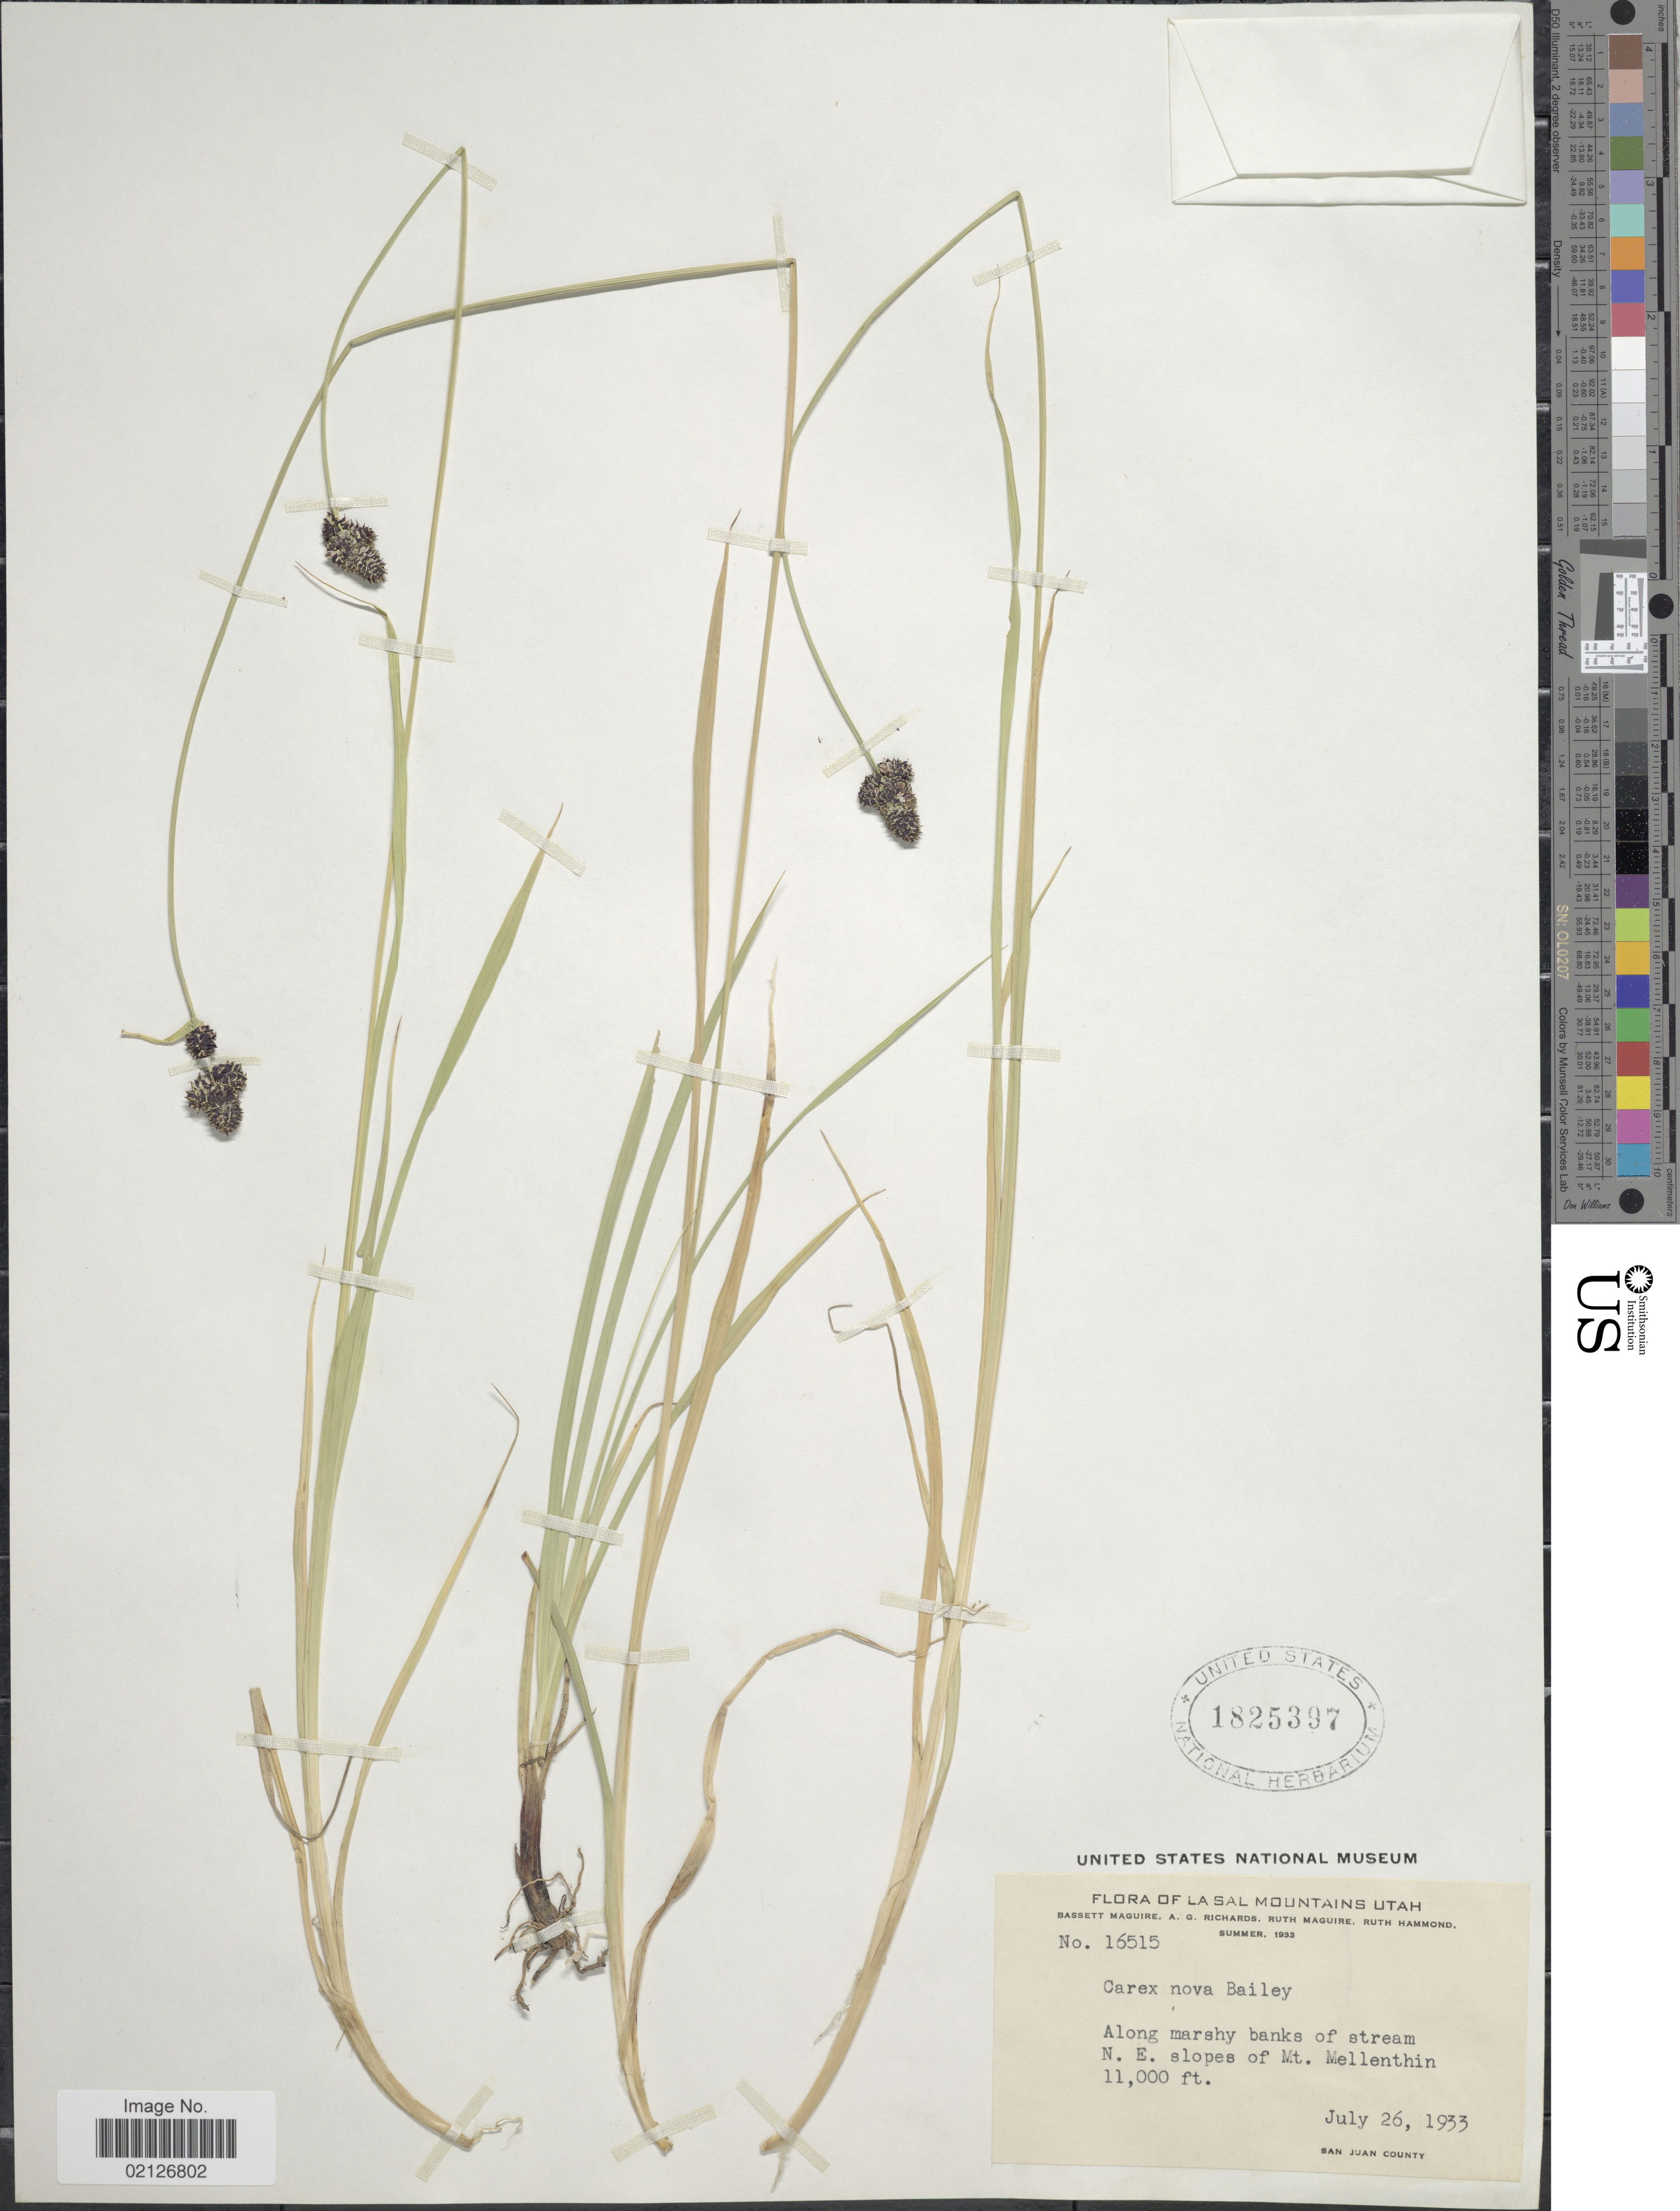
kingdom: Plantae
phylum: Tracheophyta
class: Liliopsida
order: Poales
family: Cyperaceae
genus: Carex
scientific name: Carex nova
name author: L.H. Bailey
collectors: B. Maguire, A. Richards & R. Hammond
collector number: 16515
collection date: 1933-07-26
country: United States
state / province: Utah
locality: La Sal Mountains, along marshy banks of stream, N.E. slopes of Mt. Mellenthin, San Juan County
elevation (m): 3353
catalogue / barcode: US 1825397